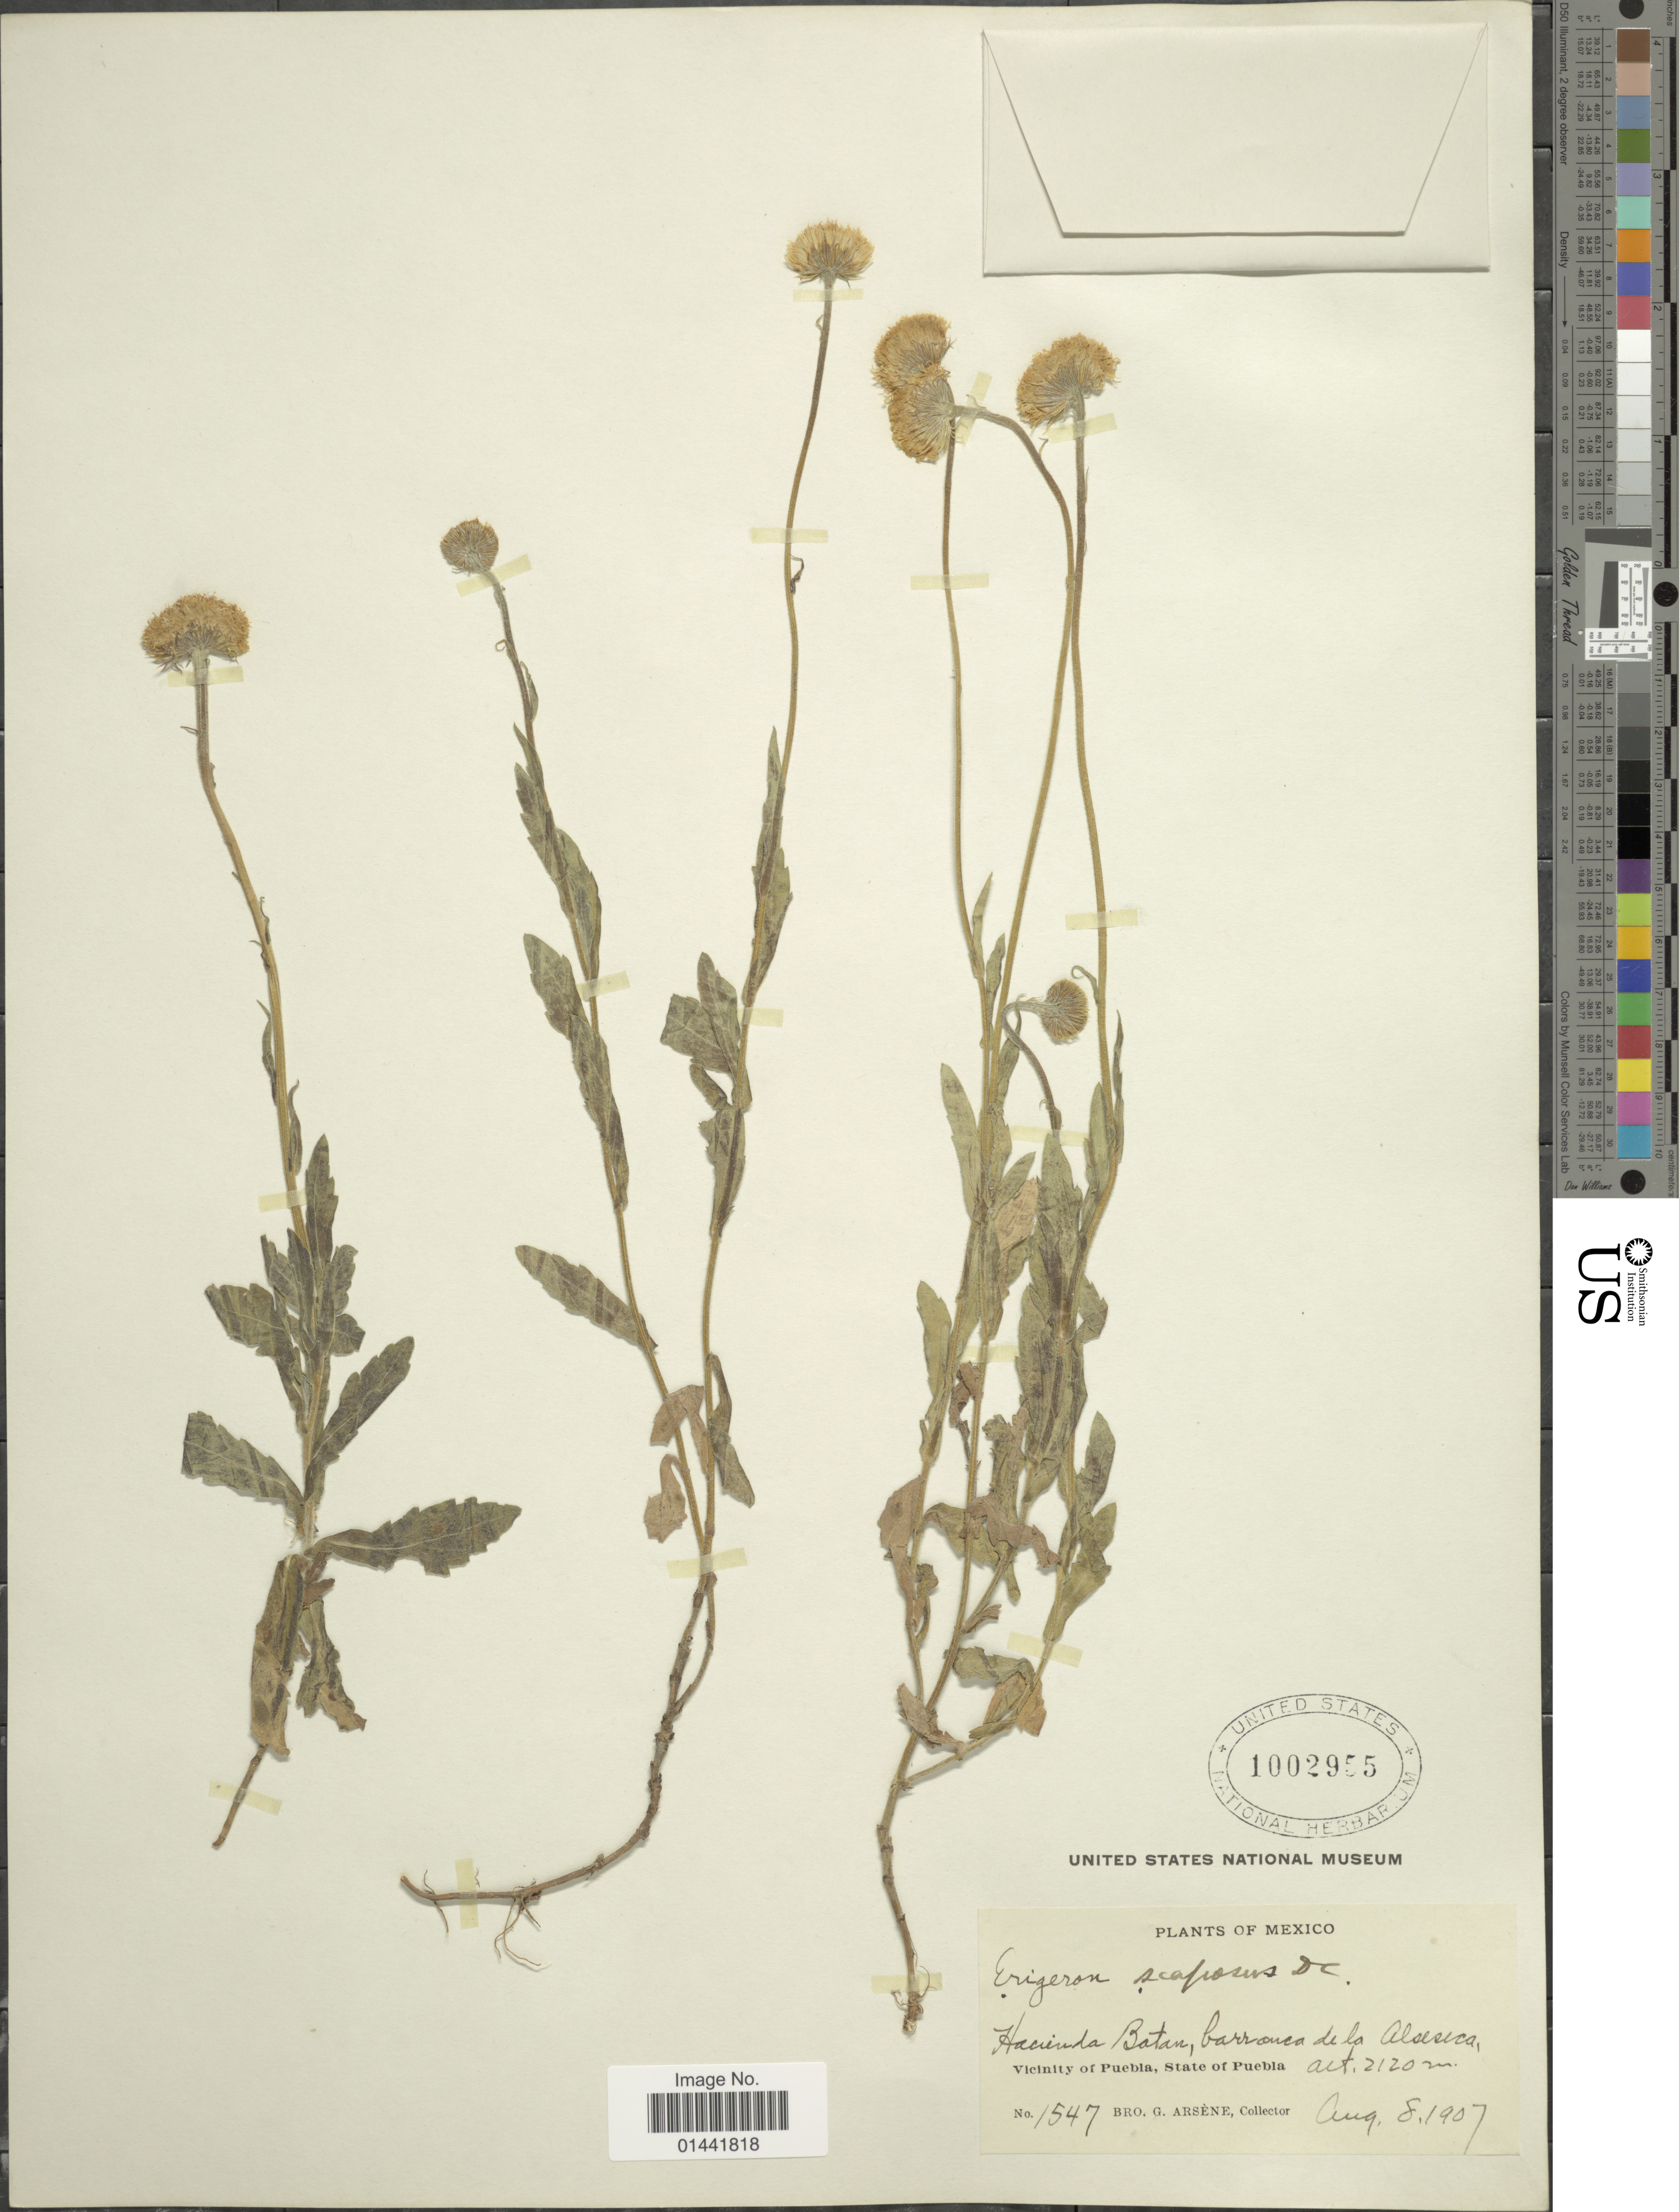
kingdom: Plantae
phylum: Tracheophyta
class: Magnoliopsida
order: Asterales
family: Asteraceae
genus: Erigeron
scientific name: Erigeron scaposus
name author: DC.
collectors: Bro. G. Arsène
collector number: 1547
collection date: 1907-08-08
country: Mexico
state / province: Puebla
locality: Hacienda Batan, barronca de la Aleseseca, Vicinity of Puebla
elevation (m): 2120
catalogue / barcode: US 1002955